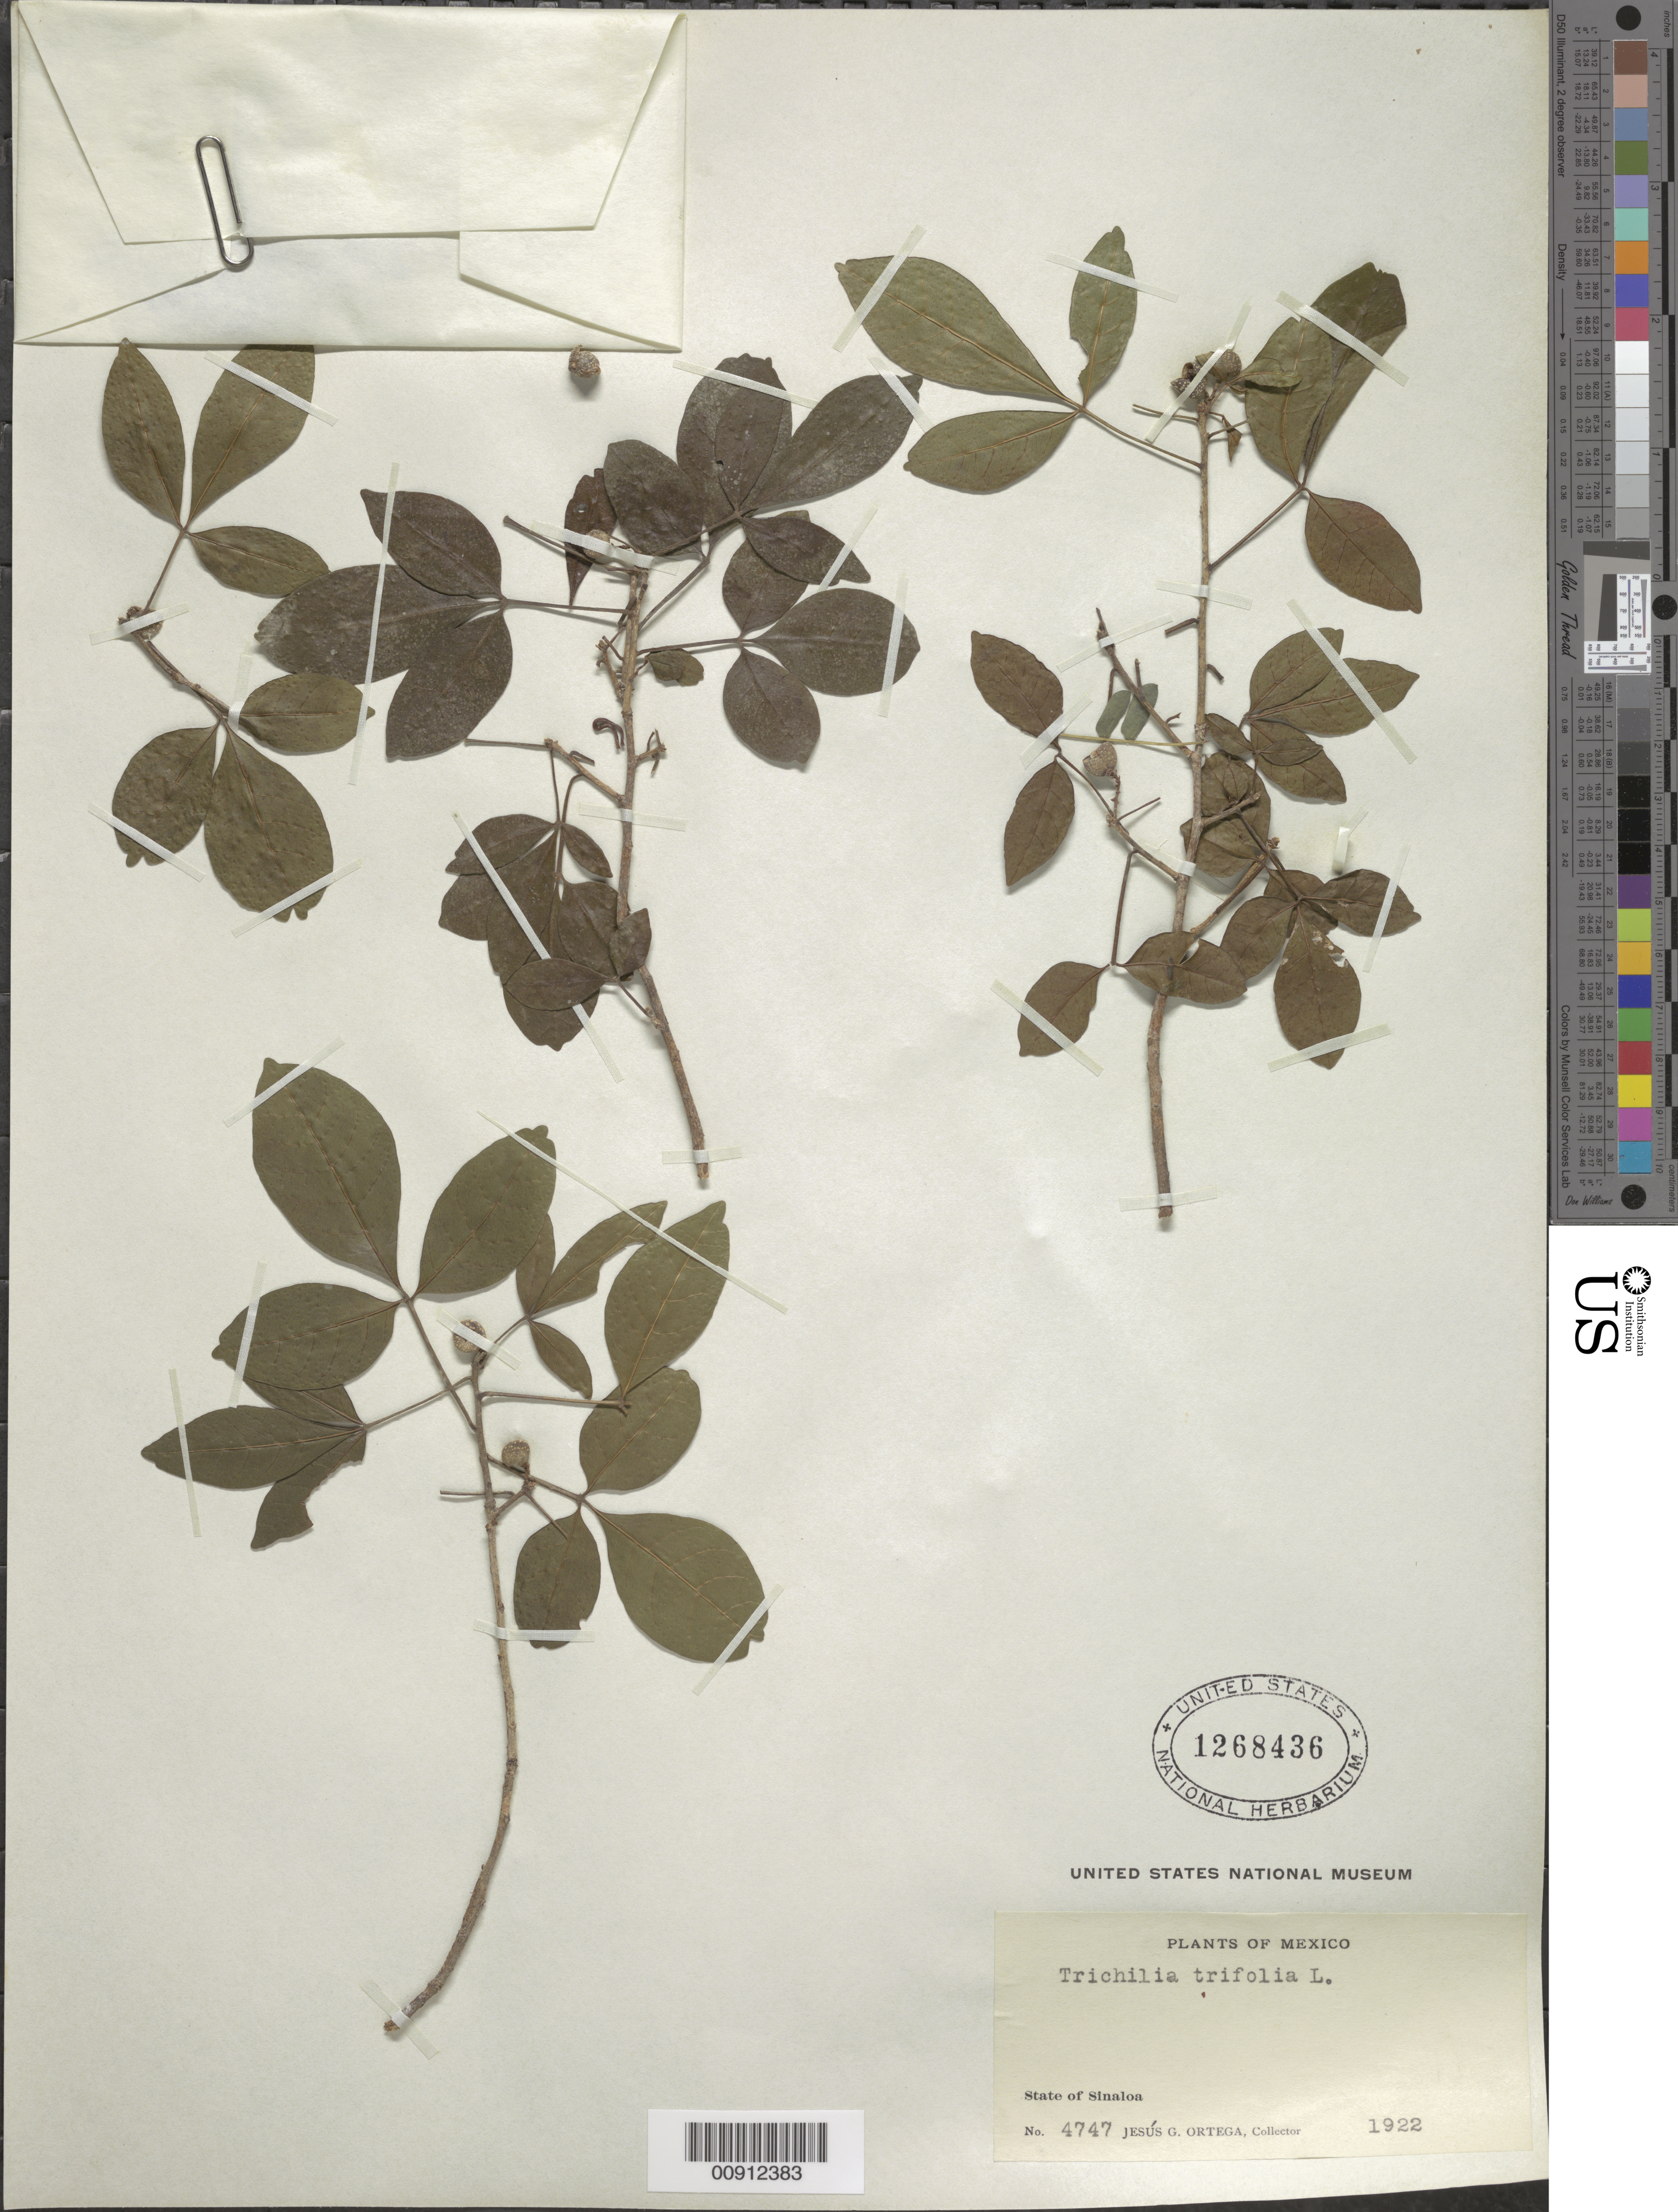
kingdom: Plantae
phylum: Tracheophyta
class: Magnoliopsida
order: Sapindales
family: Meliaceae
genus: Trichilia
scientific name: Trichilia parvifolia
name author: C. DC.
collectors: J. Ortega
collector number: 4747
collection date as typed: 1922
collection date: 1922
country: Mexico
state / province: Sinaloa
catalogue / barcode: US 1268436